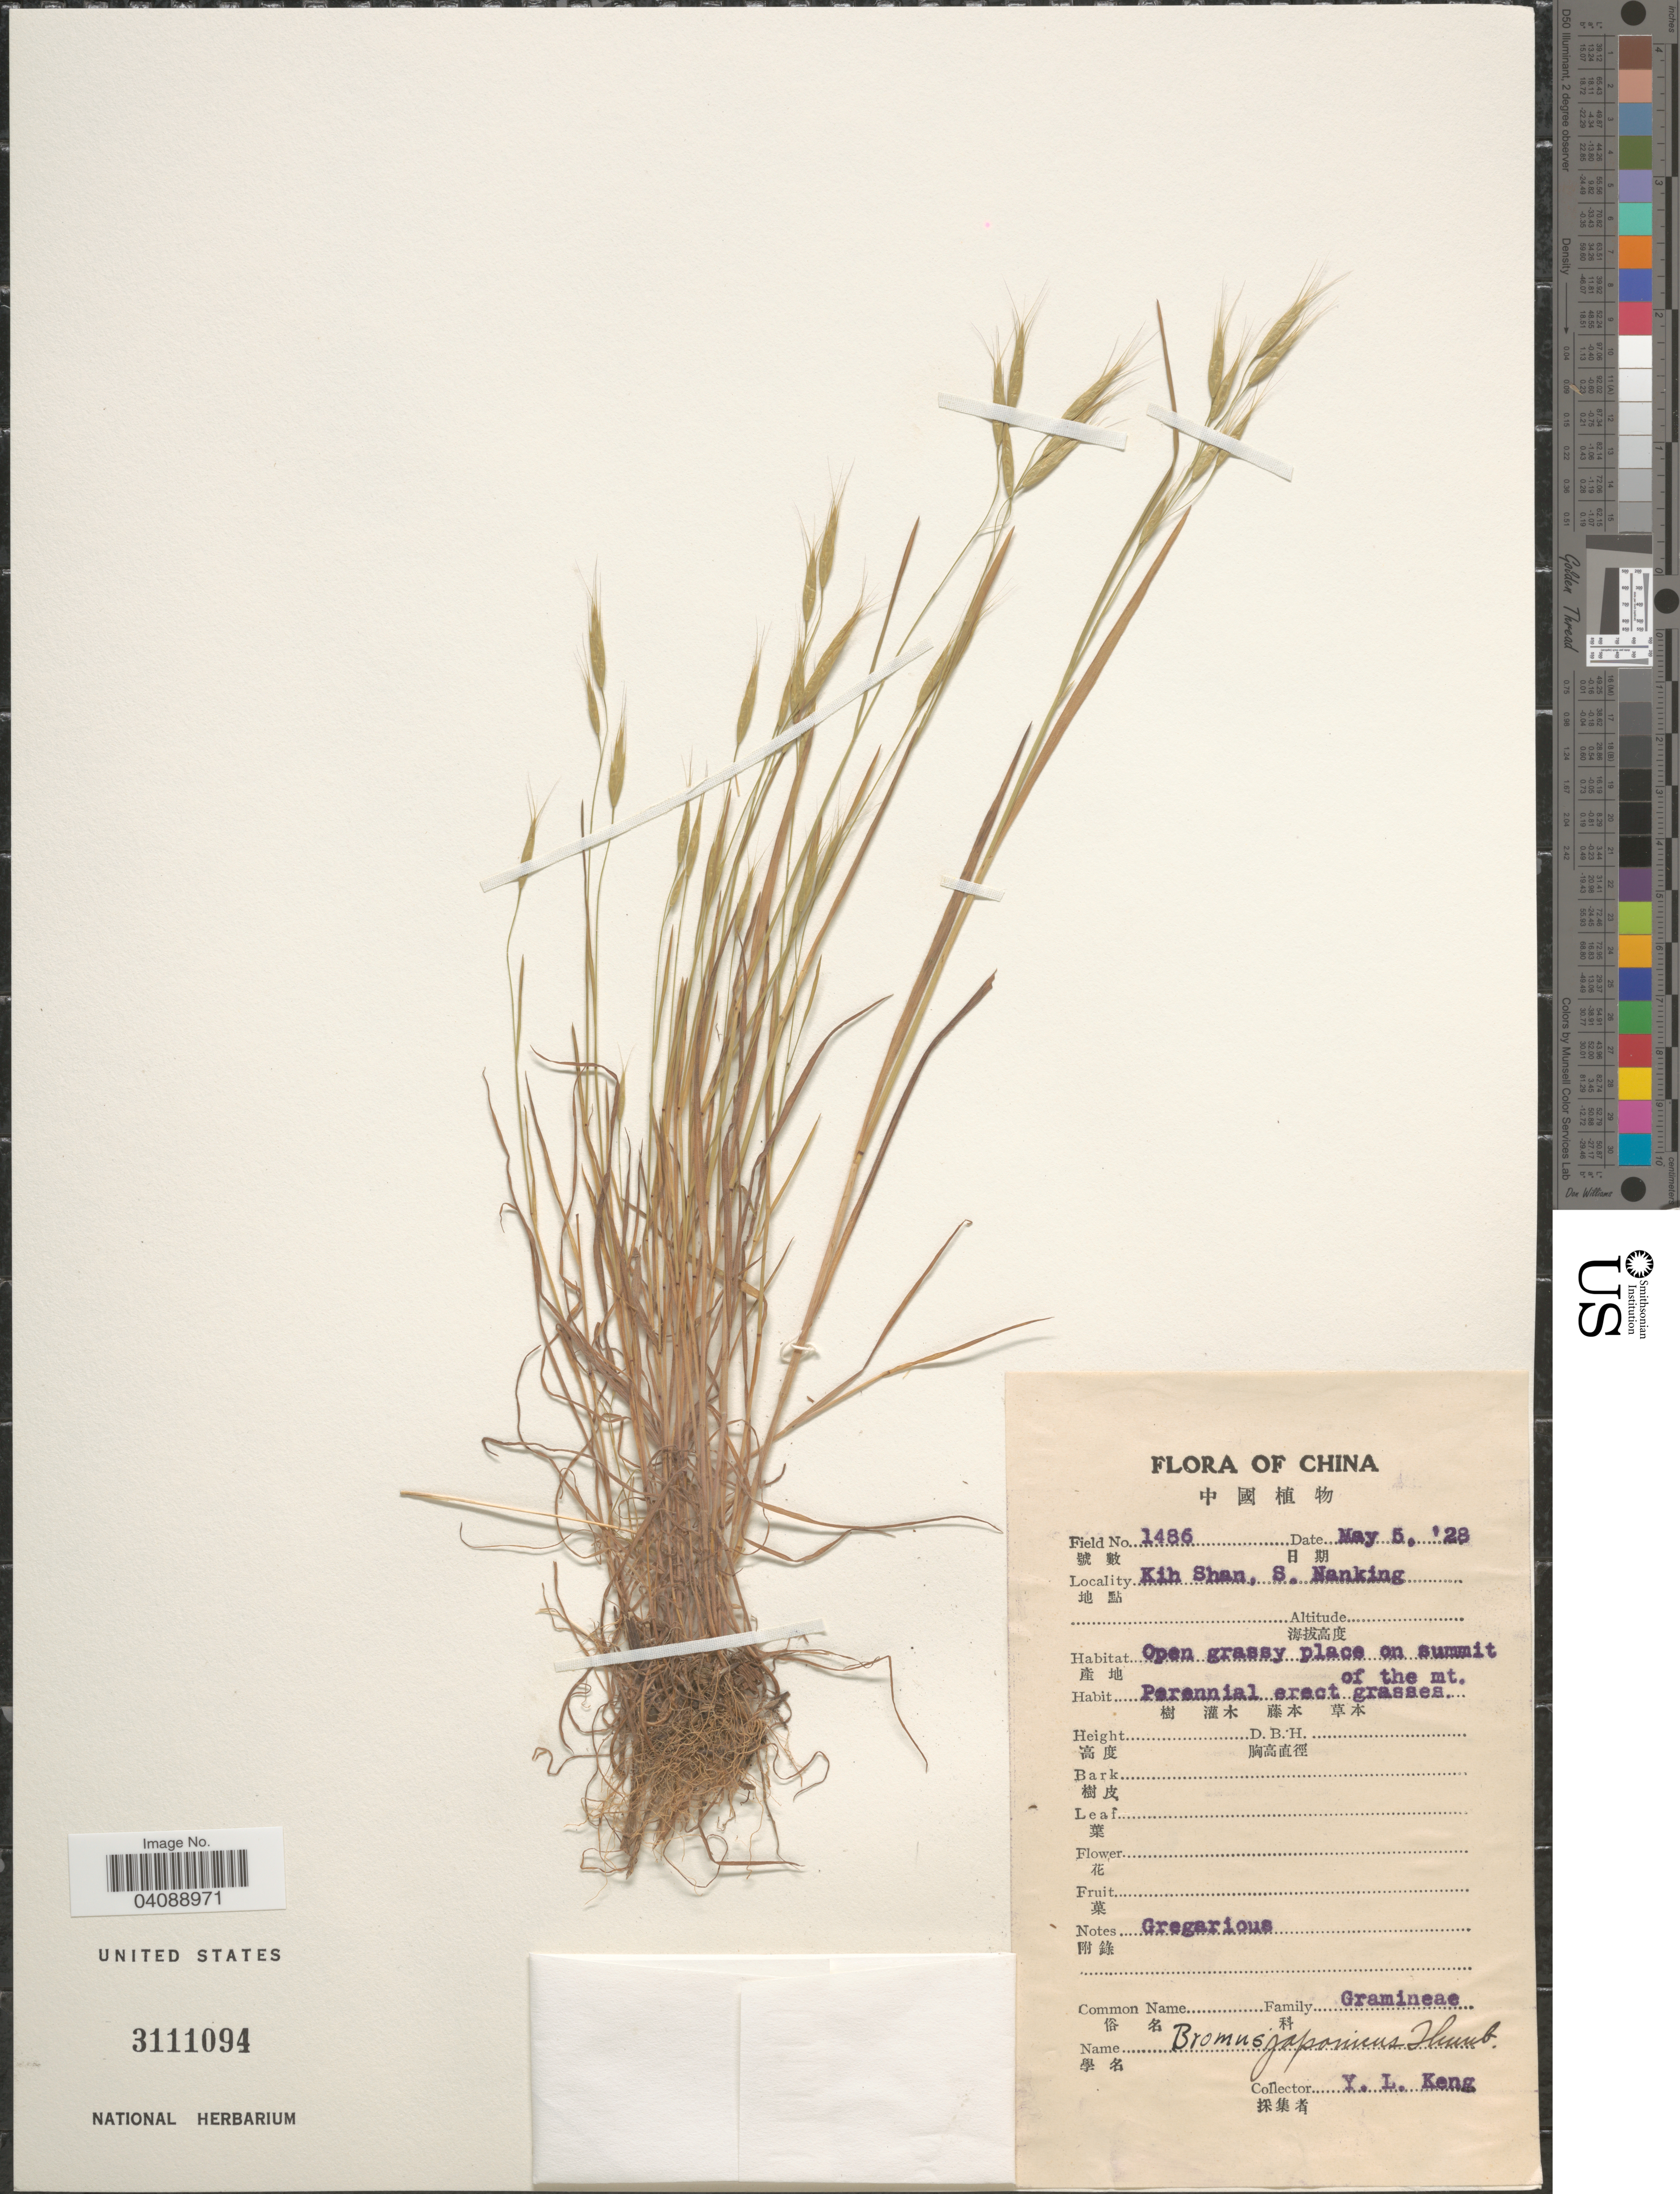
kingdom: Plantae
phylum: Tracheophyta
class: Liliopsida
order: Poales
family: Poaceae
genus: Bromus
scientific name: Bromus japonicus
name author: Houtt.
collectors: Y. L. Keng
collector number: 1486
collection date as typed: Transcribed d/m/y: 5/5/28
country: China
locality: Kih Shan, S. Nanking.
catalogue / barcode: US 3111094